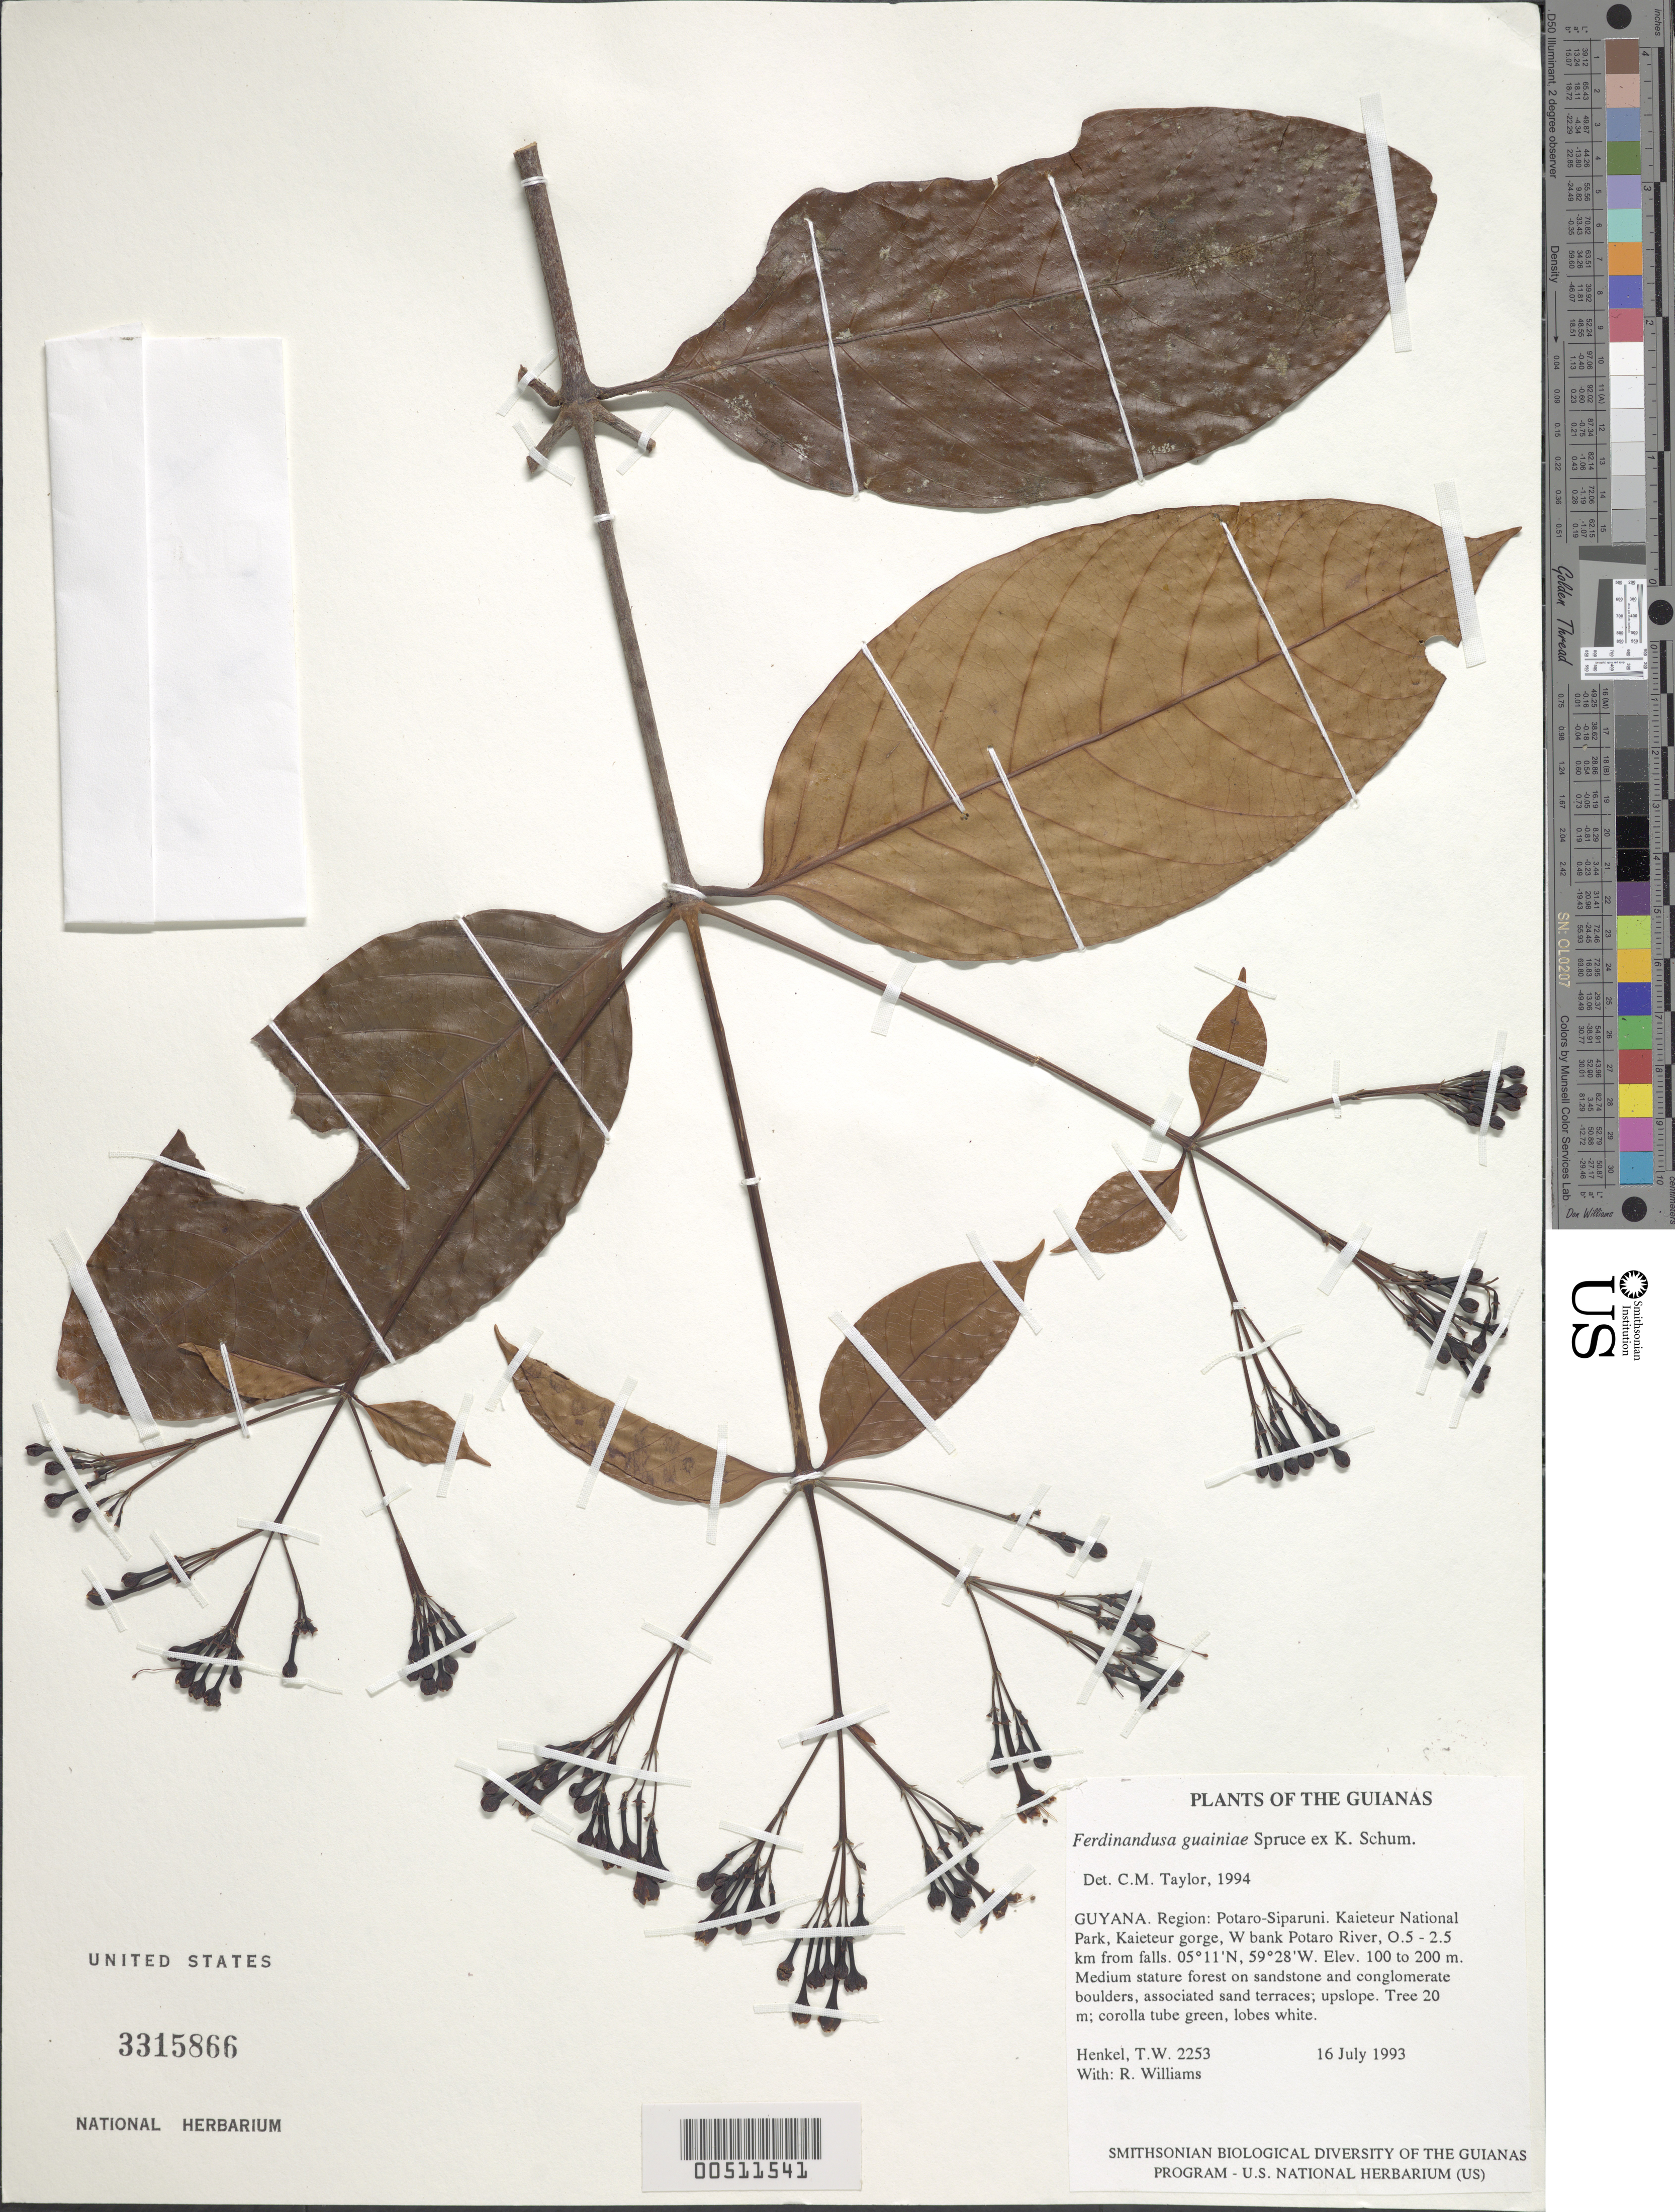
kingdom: Plantae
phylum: Tracheophyta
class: Magnoliopsida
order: Gentianales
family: Rubiaceae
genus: Ferdinandusa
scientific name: Ferdinandusa uaupensis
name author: Spruce ex K. Schum.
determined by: Anunciação, E. A. d.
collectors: T. Henkel & R. Williams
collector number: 2253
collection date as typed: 16 July 1993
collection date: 1993-07-16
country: Guyana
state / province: Potaro-Siparuni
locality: Kaieteur National Park, Kaieteur gorge, W bank Potaro R, O.5 - 2.5 km from falls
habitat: Medium stature forest on sandstone and conglomerate boulders, associated sand terraces; upslope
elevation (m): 100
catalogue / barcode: US 3315866